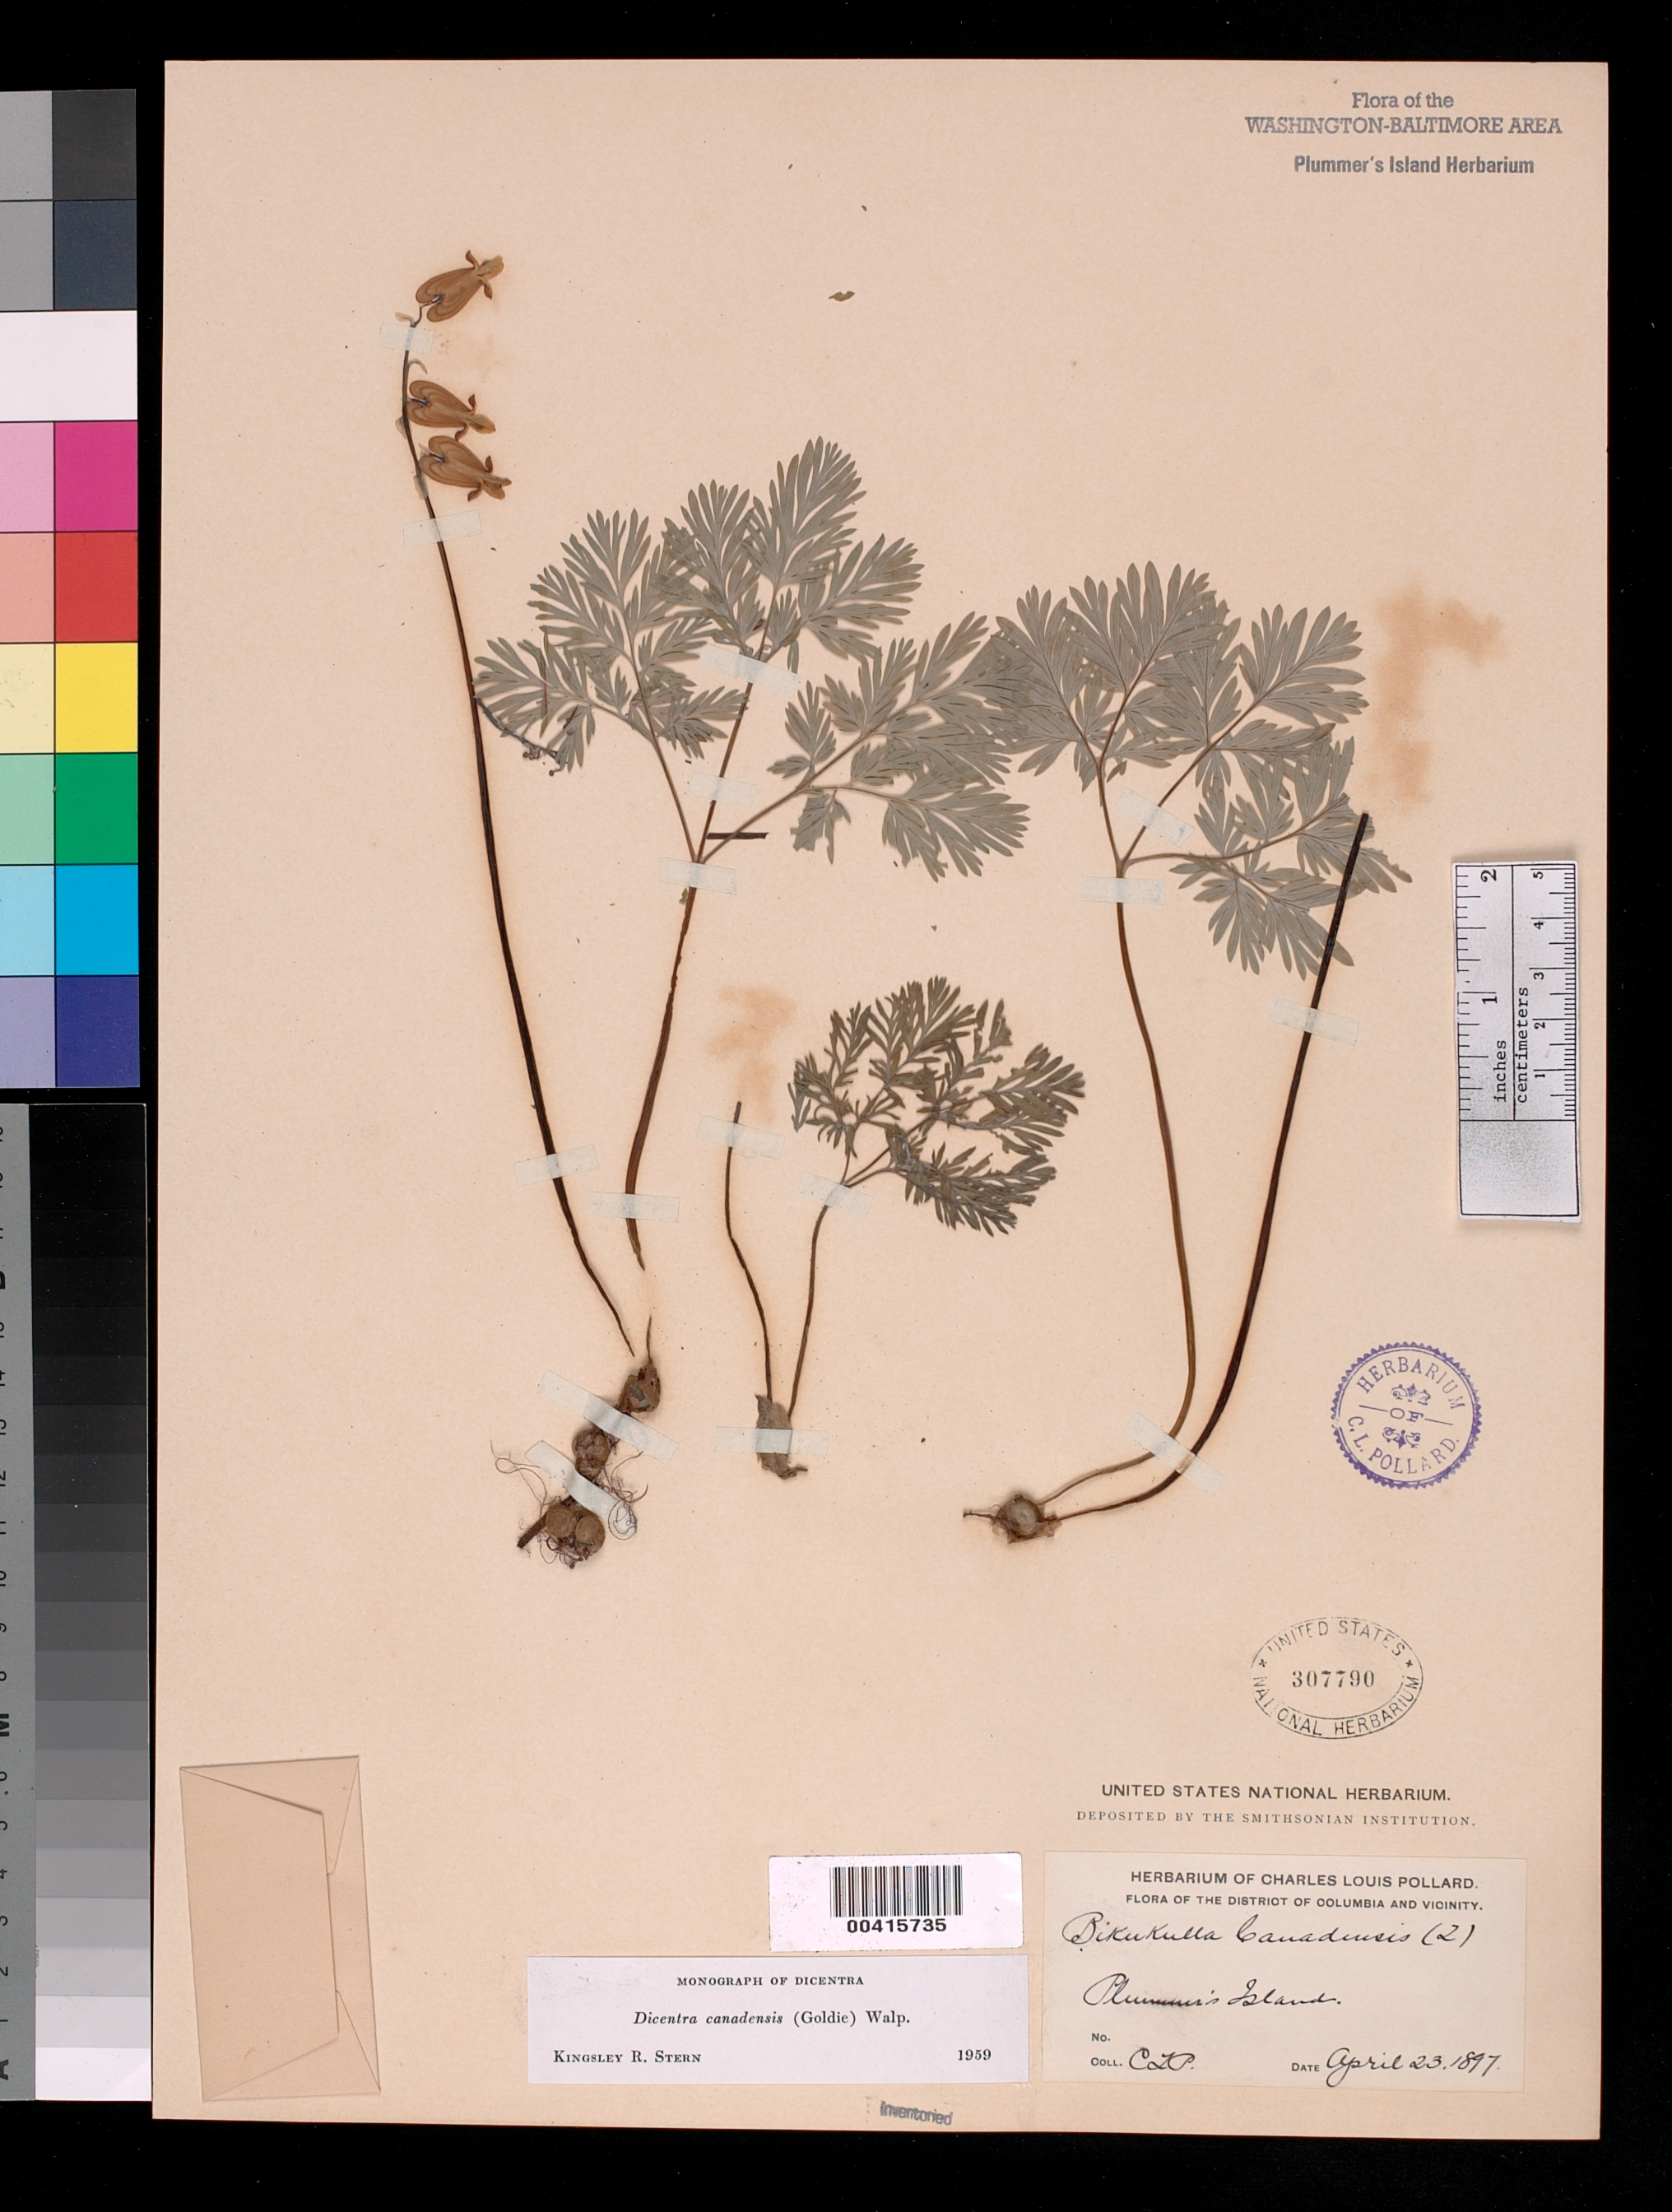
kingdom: Plantae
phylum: Tracheophyta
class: Magnoliopsida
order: Ranunculales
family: Papaveraceae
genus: Dicentra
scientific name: Dicentra canadensis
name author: (Goldie) Walp.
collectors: C. L. Pollard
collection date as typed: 23 Apr 1897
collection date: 1897-04-23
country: United States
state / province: Maryland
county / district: Montgomery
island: Plummers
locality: Plummer's Island C. & O. Canal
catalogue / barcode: US 307790